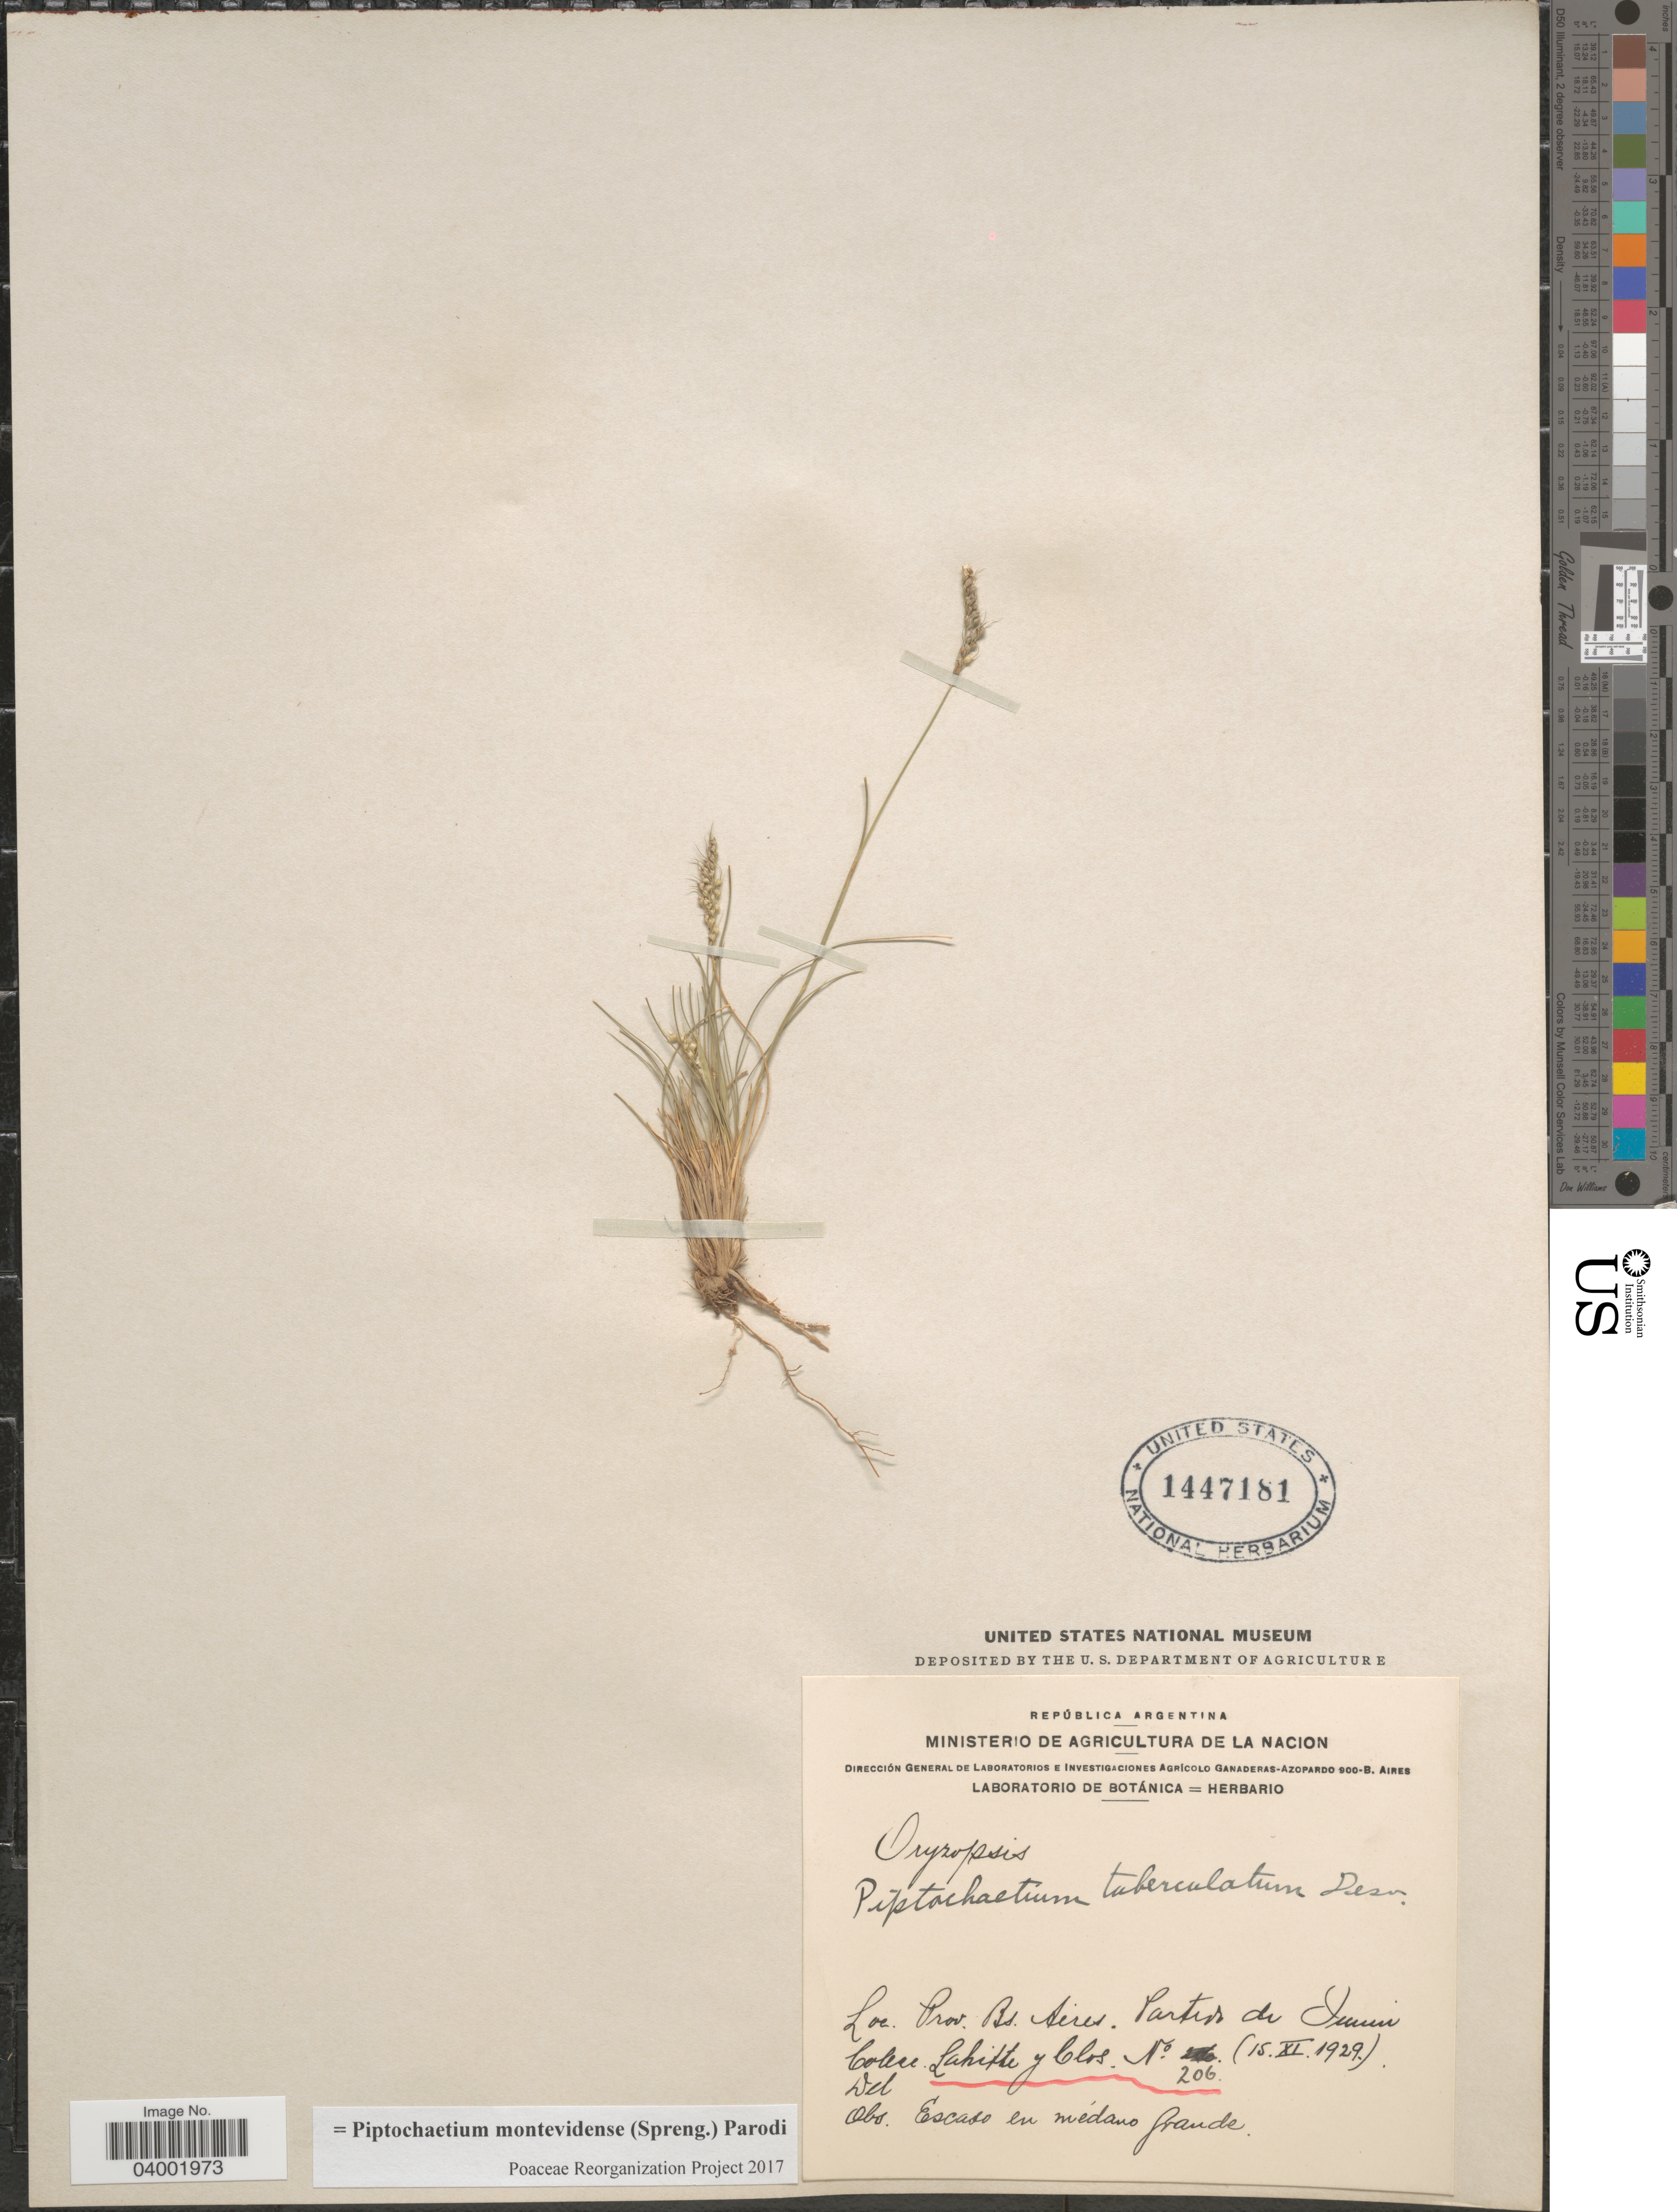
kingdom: Plantae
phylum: Tracheophyta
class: Liliopsida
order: Poales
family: Poaceae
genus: Piptochaetium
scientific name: Piptochaetium montevidense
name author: (Spreng.) Parodi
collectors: -. Lahitte & Clos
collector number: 206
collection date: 1929-11-15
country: Argentina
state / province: Buenos Aires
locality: Partido de Junin.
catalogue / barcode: US 1447181